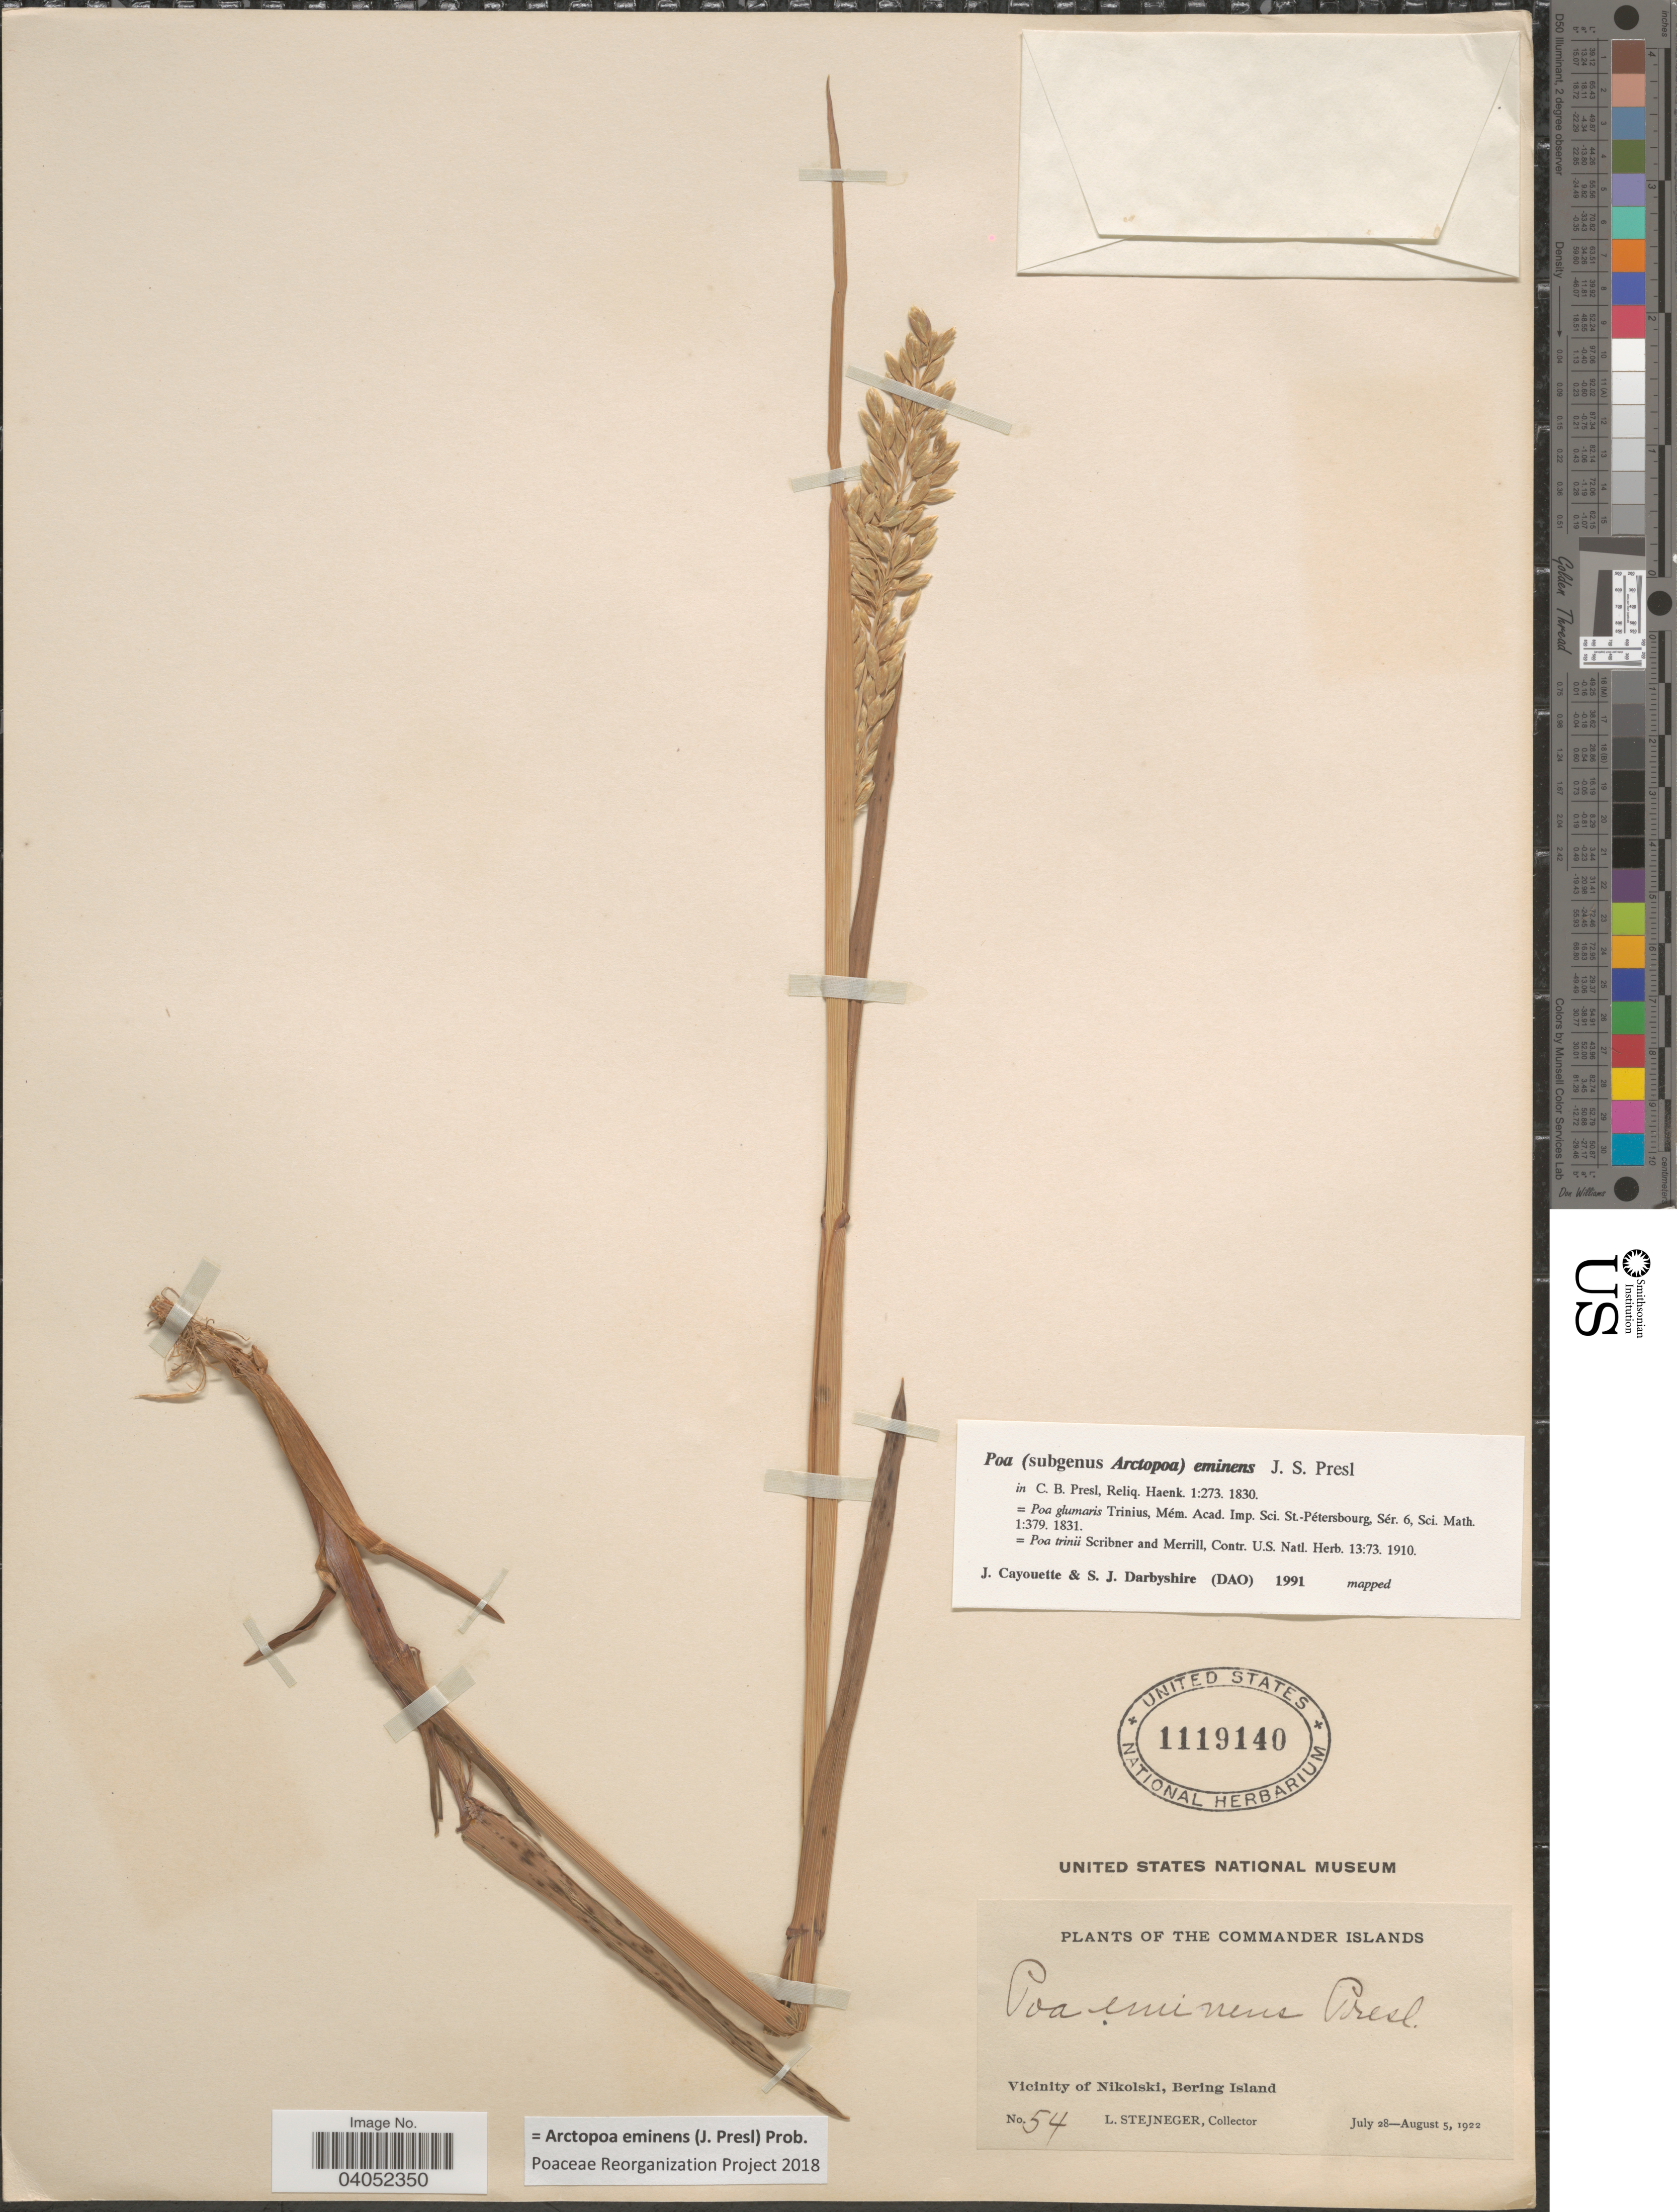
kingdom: Plantae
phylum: Tracheophyta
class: Liliopsida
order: Poales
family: Poaceae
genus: Arctopoa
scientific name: Arctopoa eminens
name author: (J. Presl) Prob.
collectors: L. Stejneger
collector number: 54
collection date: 1922-07-28/1922-08-05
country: Russian Federation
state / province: Kamchatka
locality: Commander Islands. Vicinity of Nikolski, Bering Island.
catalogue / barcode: US 1119140